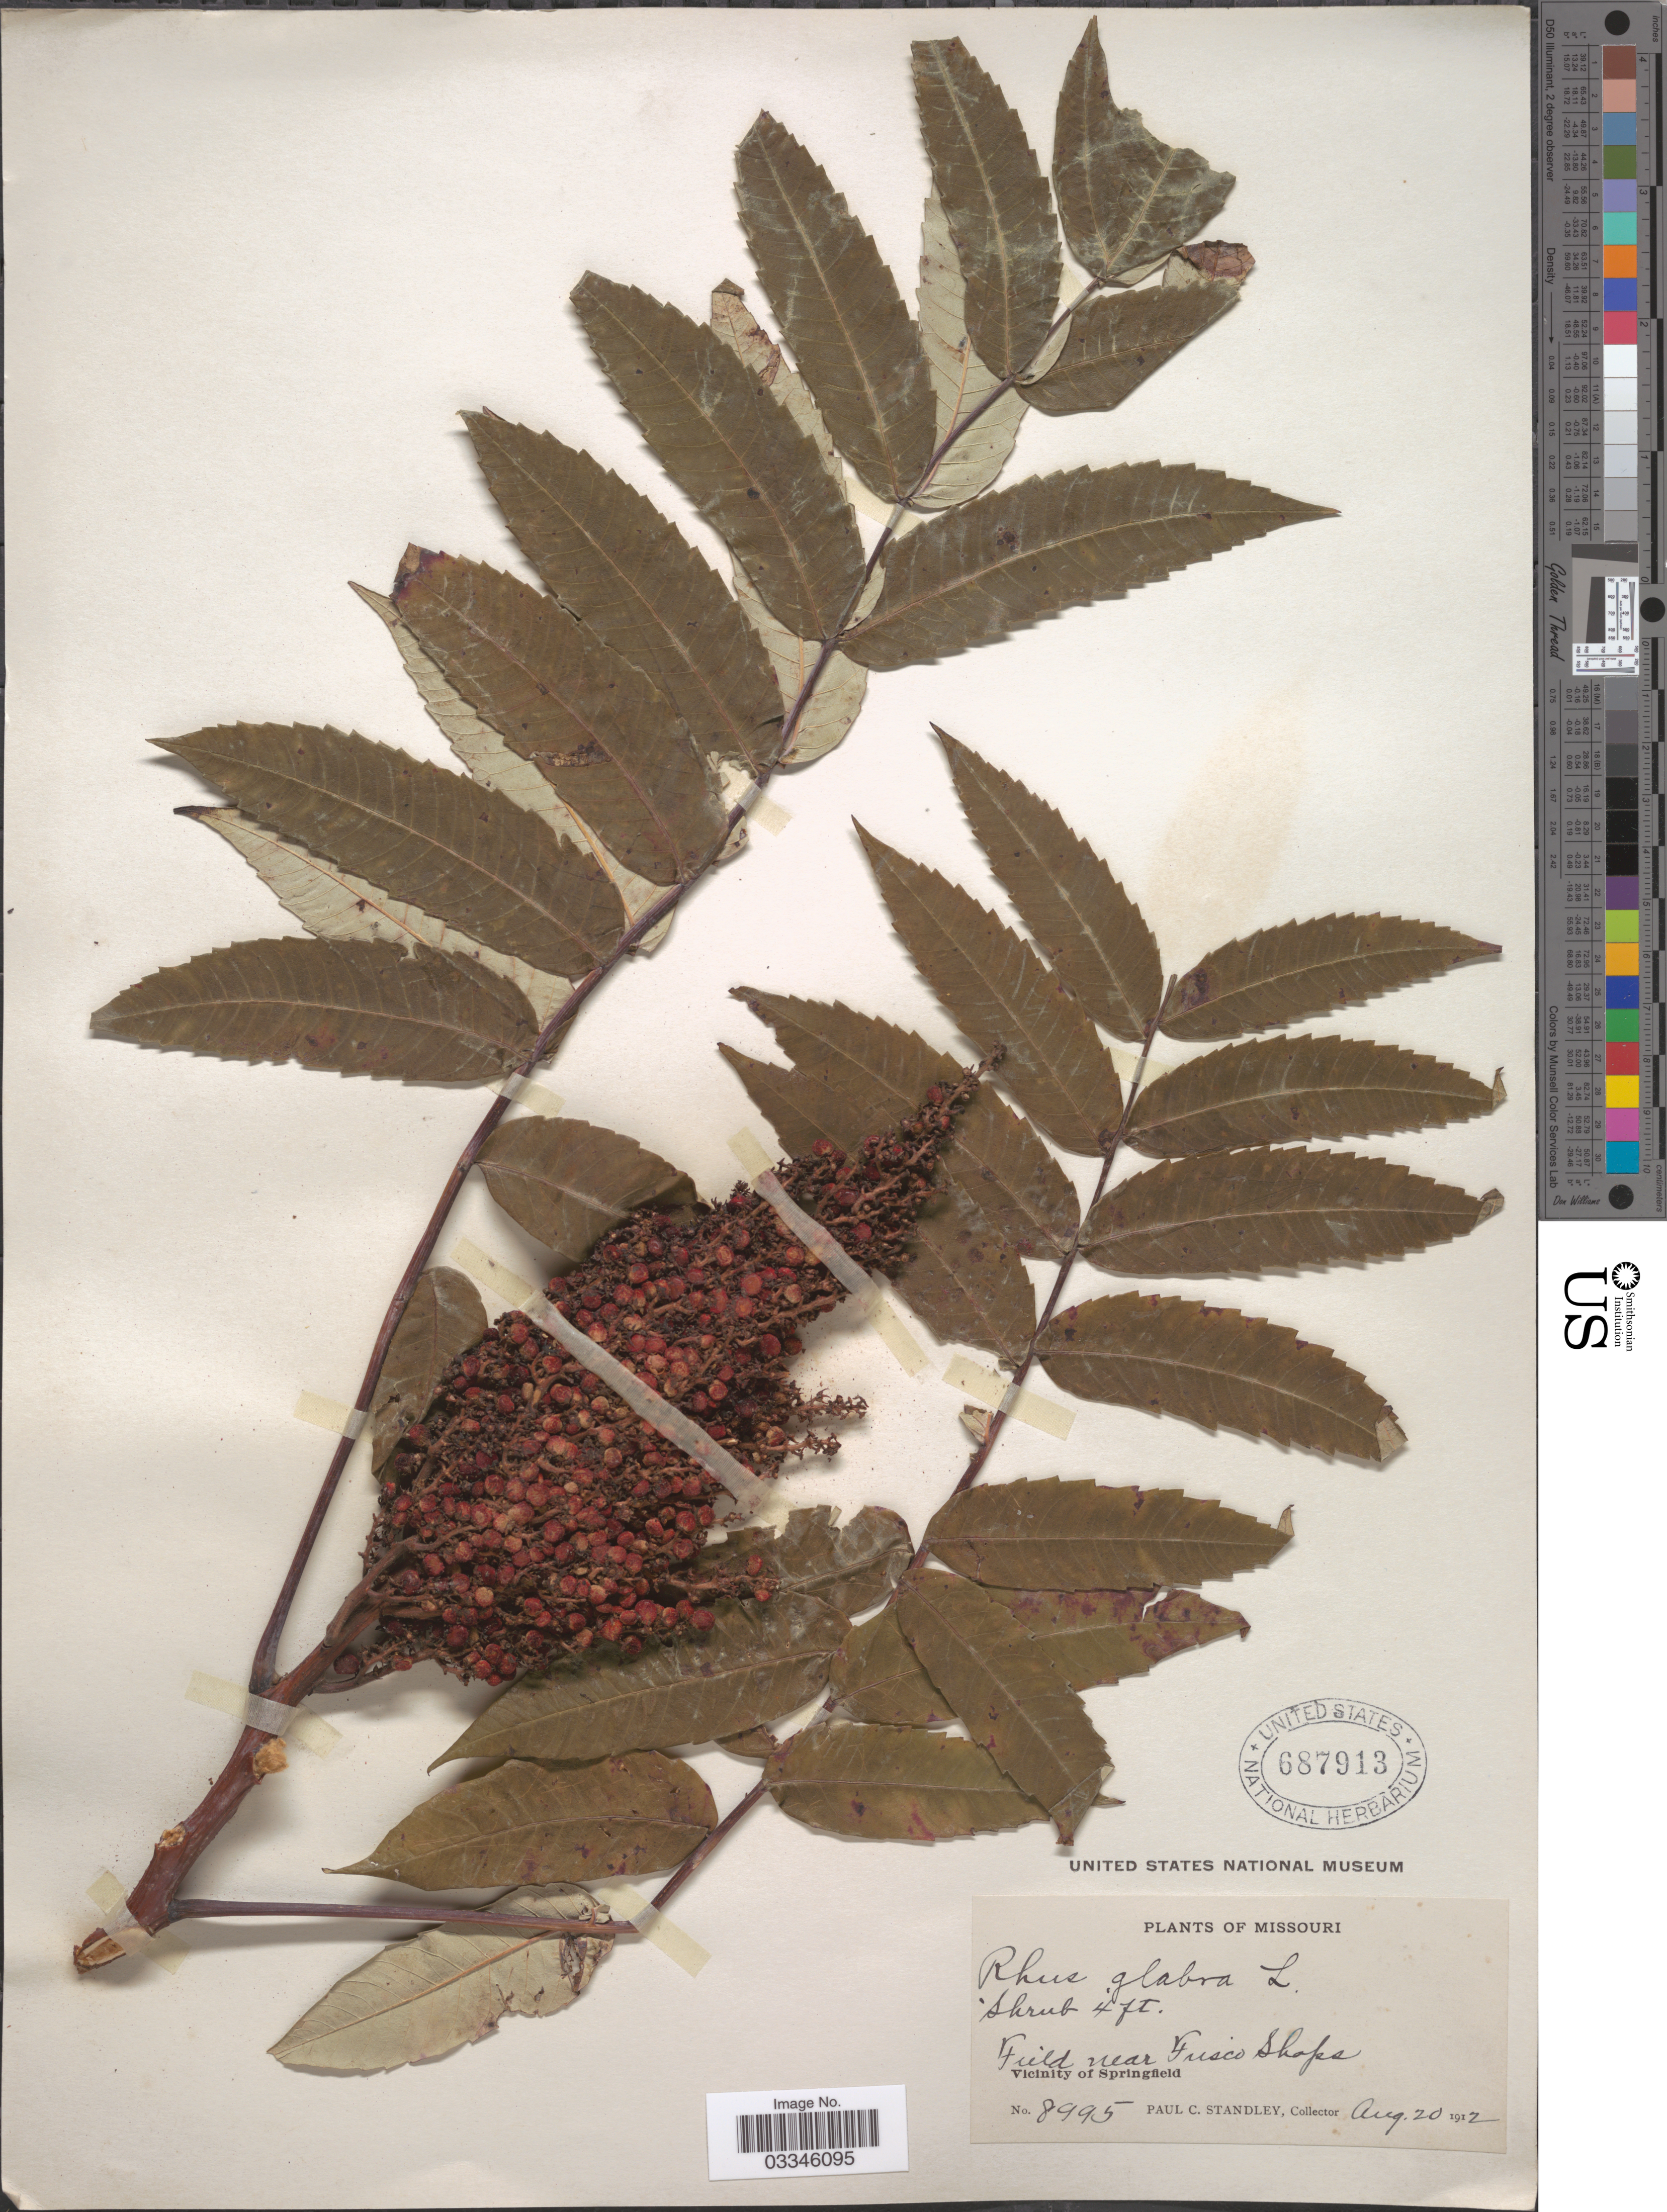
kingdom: Plantae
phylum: Tracheophyta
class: Magnoliopsida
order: Sapindales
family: Anacardiaceae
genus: Rhus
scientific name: Rhus glabra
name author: L.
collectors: P. C. Standley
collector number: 8995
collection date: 1912-08-20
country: United States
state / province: Missouri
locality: Near Fusco Shops. Vicinity of Springfield.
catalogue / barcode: US 687913